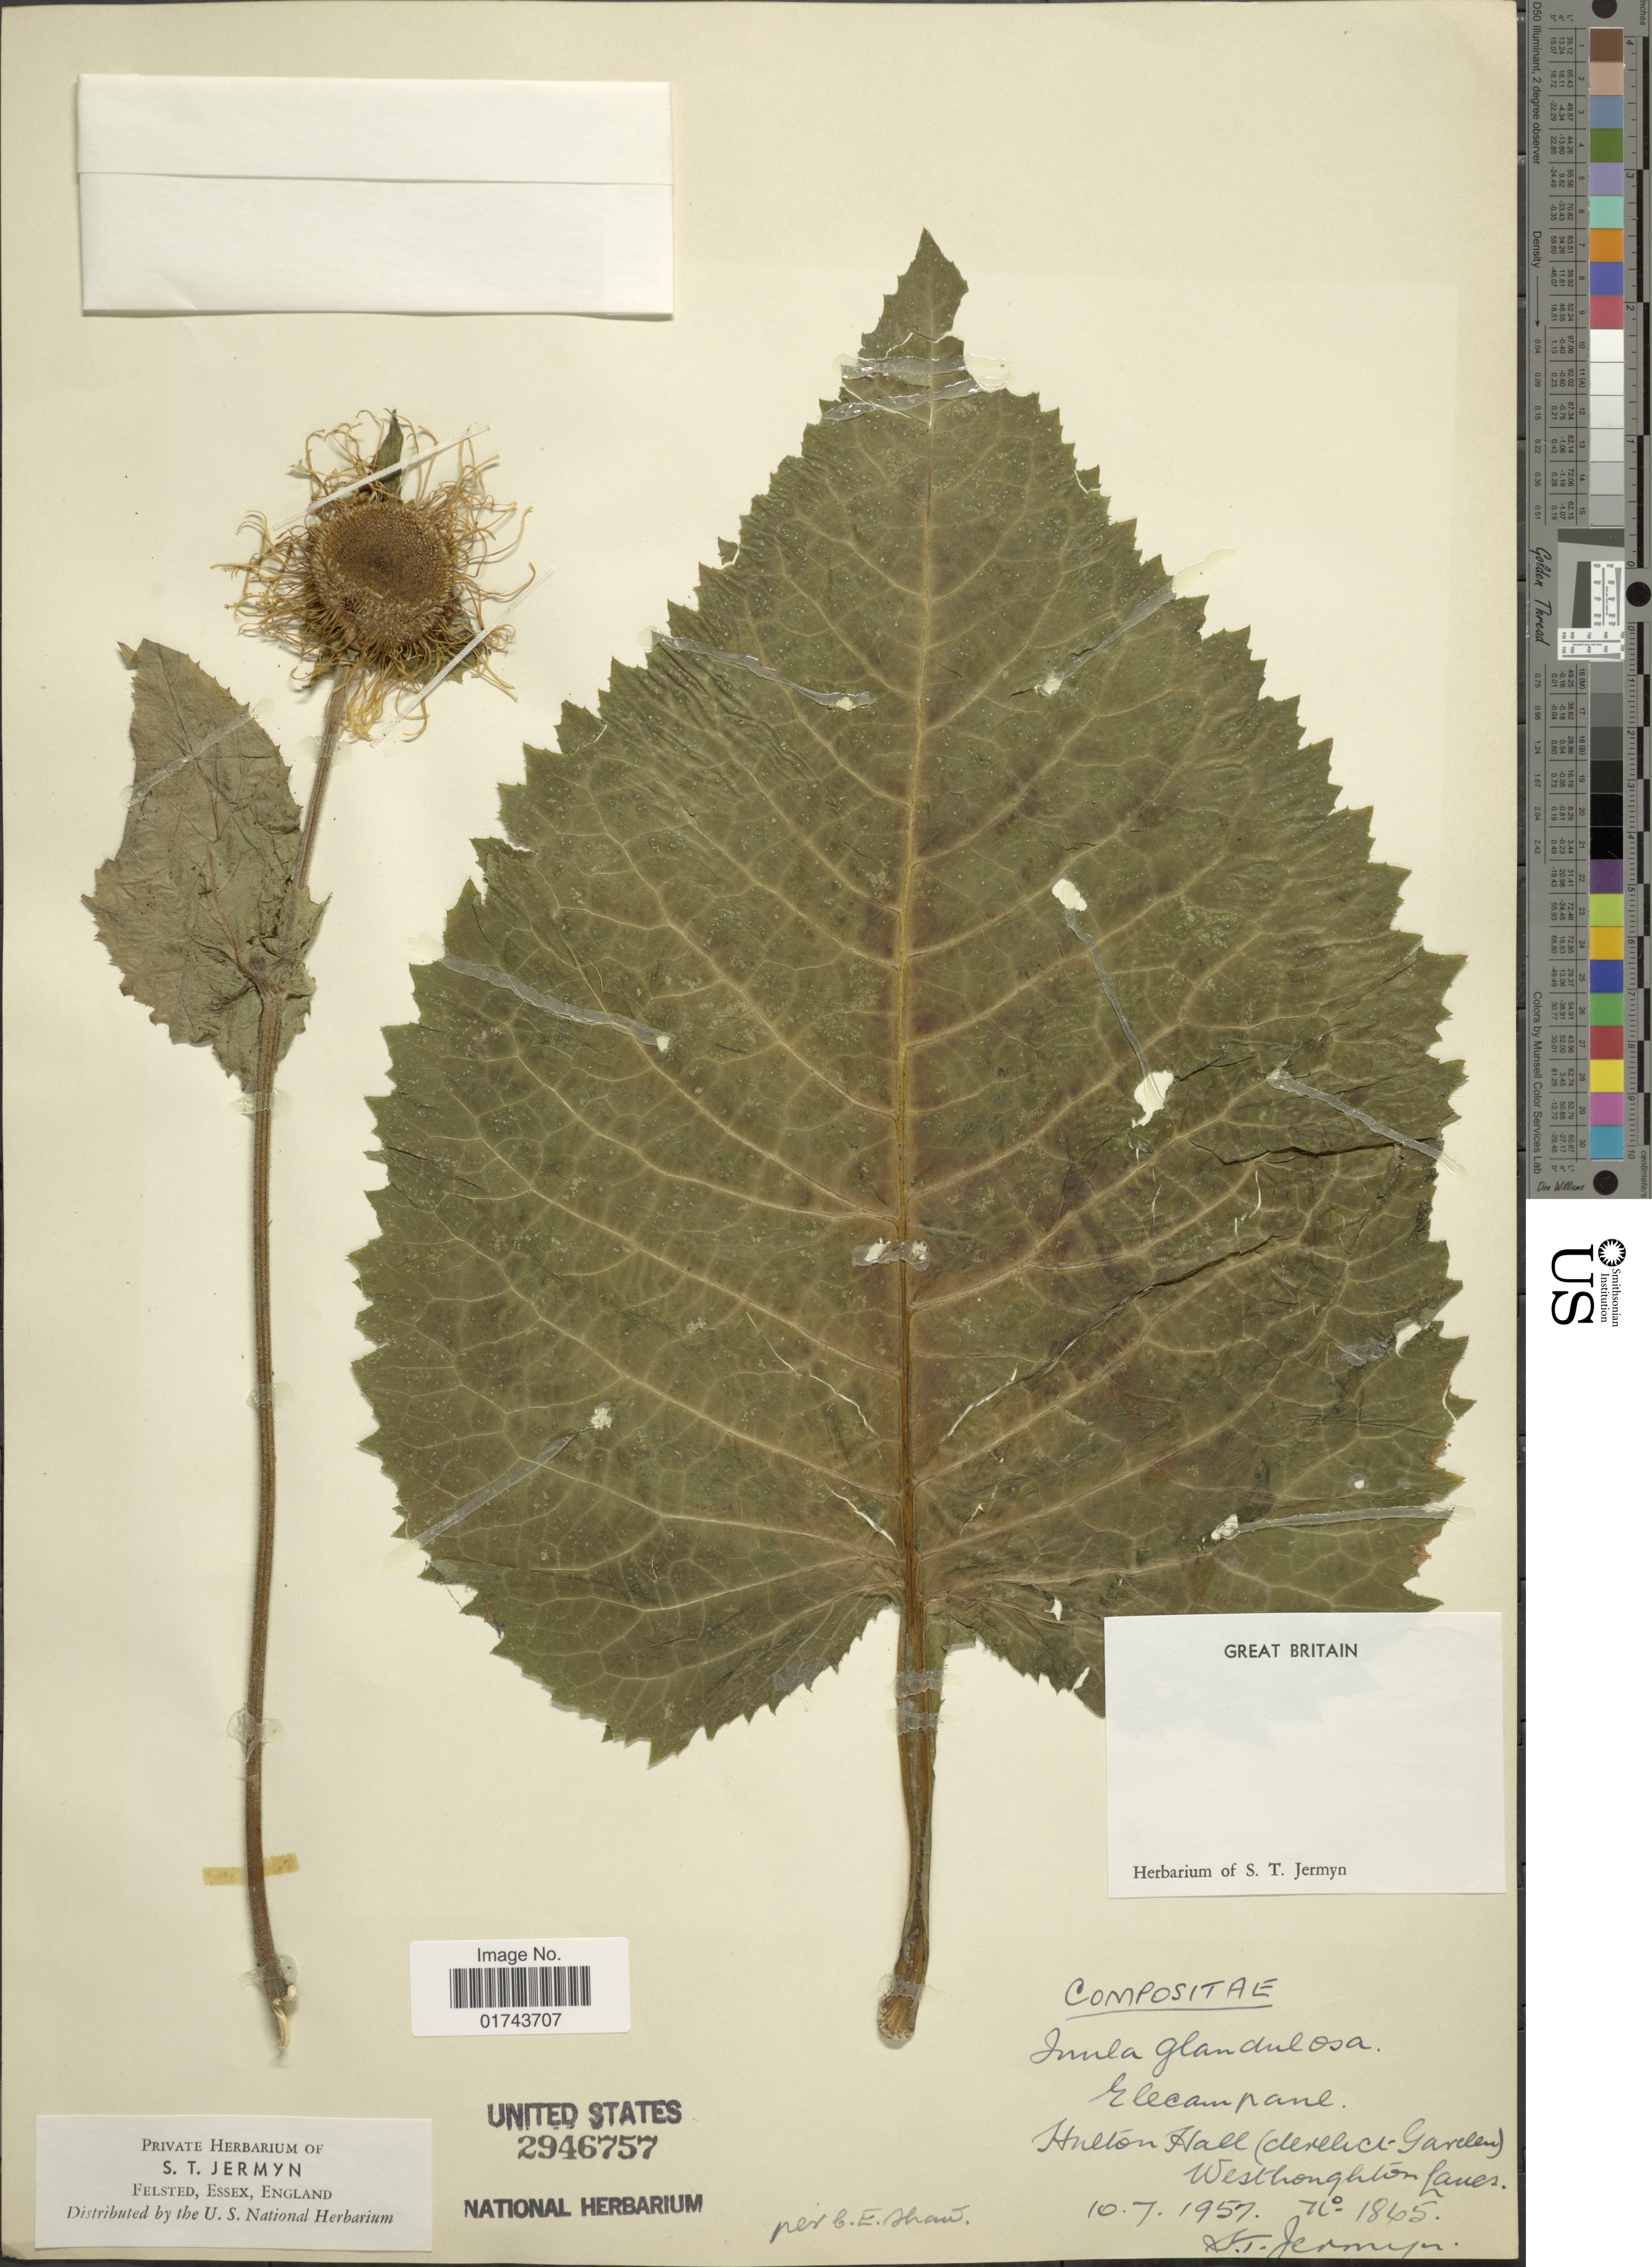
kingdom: Plantae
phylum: Tracheophyta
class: Magnoliopsida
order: Asterales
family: Asteraceae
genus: Inula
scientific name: Inula glandulosa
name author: Lam.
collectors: S. Jermyn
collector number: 1865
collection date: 1957-07-10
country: United Kingdom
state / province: England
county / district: Lancashire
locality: Hulton Hall, Westhoughton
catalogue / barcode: US 2946757